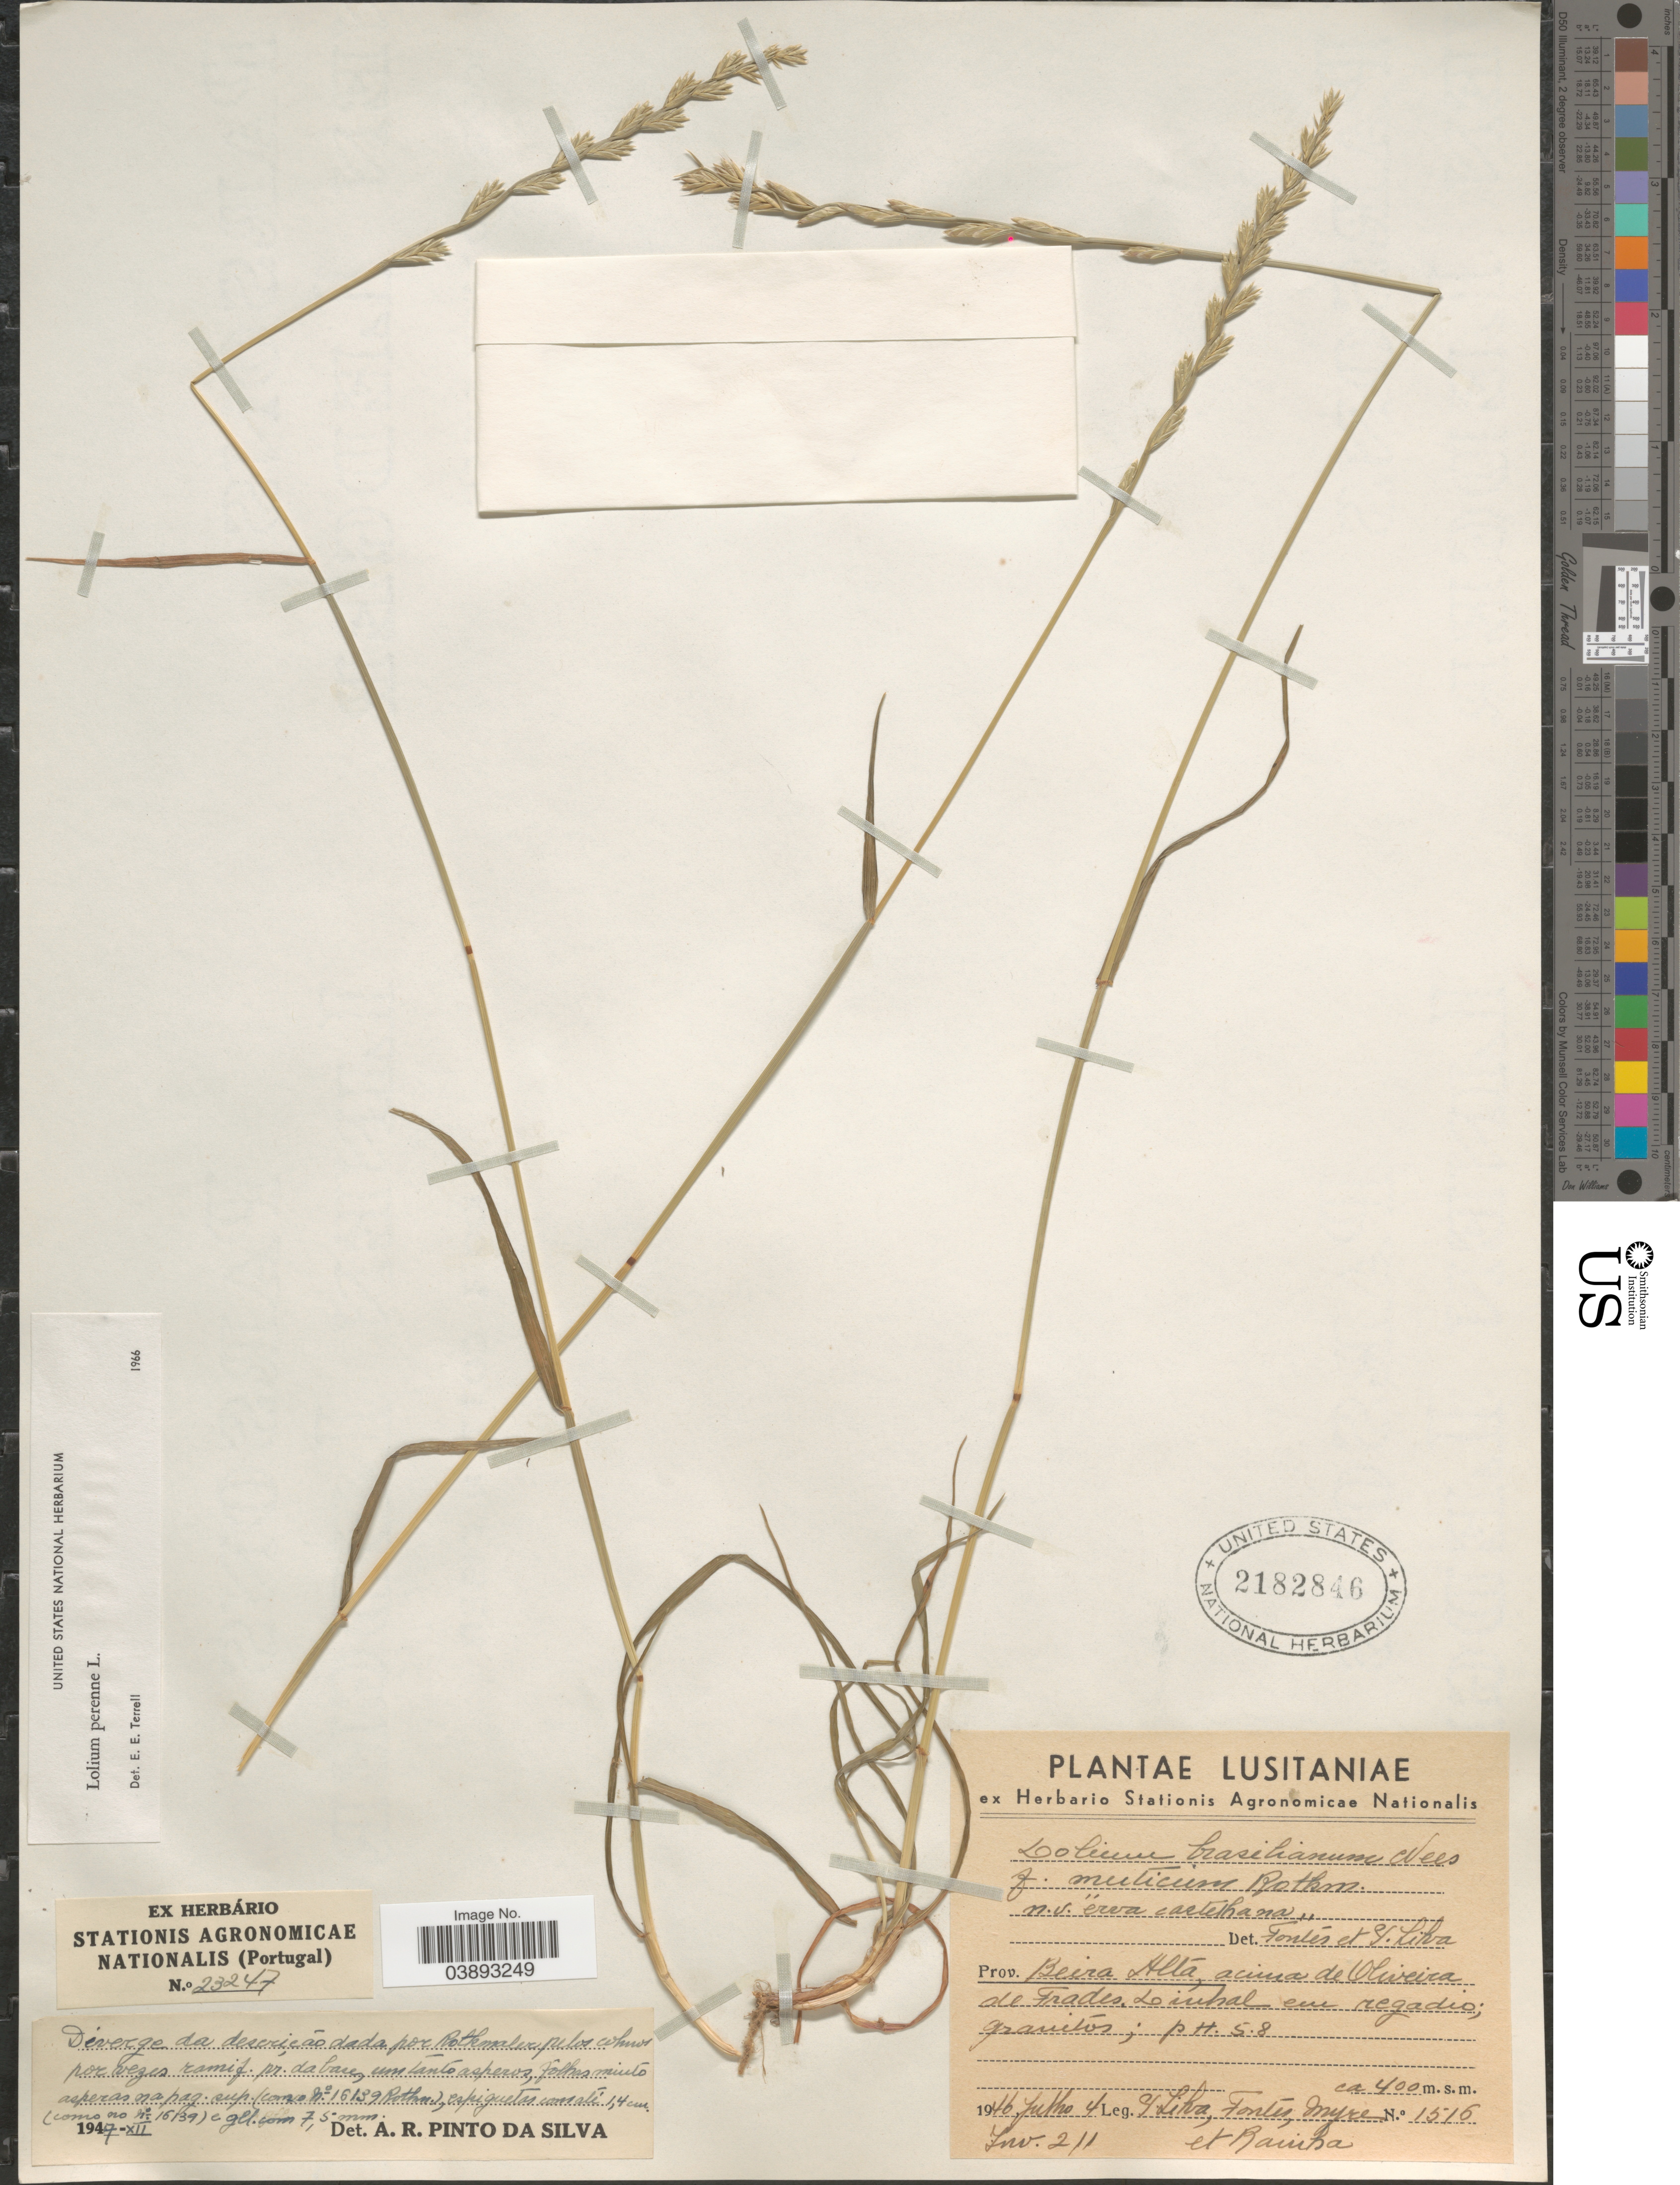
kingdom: Plantae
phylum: Tracheophyta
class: Liliopsida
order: Poales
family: Poaceae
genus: Lolium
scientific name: Lolium perenne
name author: L.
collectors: P. Silva, Fontes, Myre & Rainha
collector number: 1516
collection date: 1946-07-04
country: Portugal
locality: Lusitaniae. Prov. Beira Alta, acima de Oliveira de Frades, Linhal [interpreted] em regadio granitos.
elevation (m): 400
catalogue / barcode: US 2182846